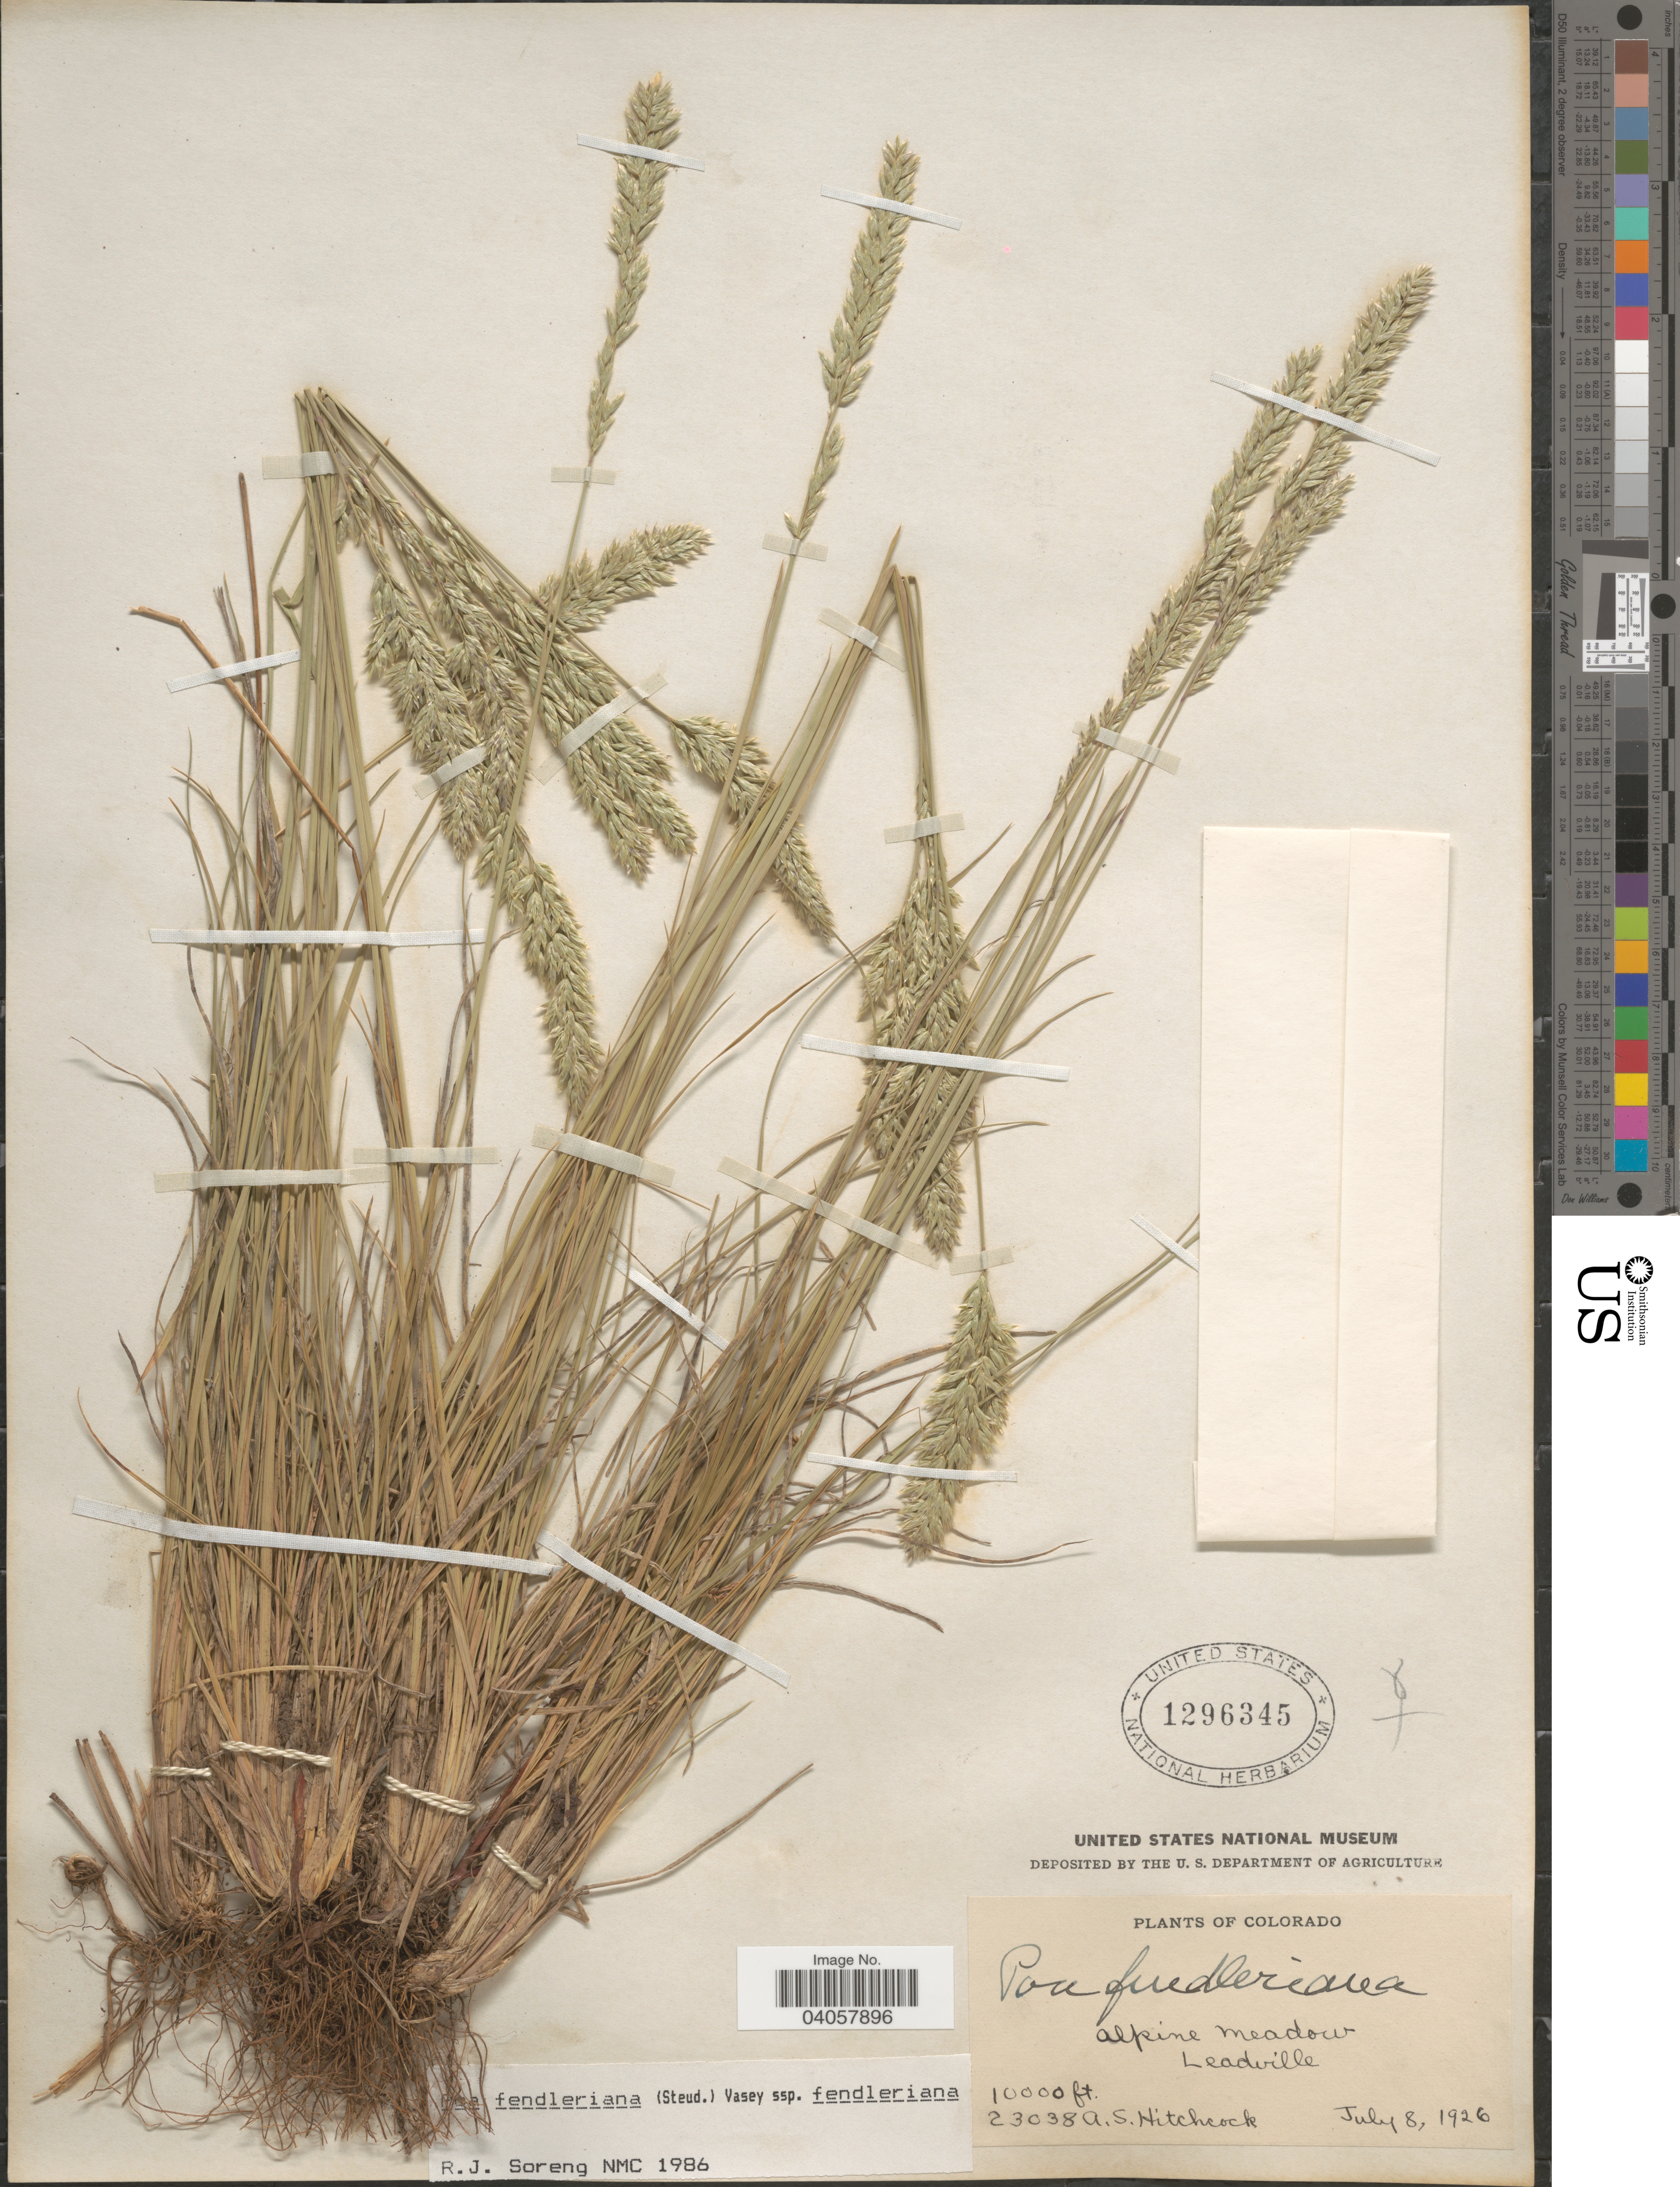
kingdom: Plantae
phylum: Tracheophyta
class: Liliopsida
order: Poales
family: Poaceae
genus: Poa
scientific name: Poa fendleriana subsp. fendleriana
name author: (Steud.) Vasey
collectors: A. S. Hitchcock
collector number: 23038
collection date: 1926-07-08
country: United States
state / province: Colorado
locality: Alpine meadow. Leadville.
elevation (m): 3048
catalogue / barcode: US 1296345